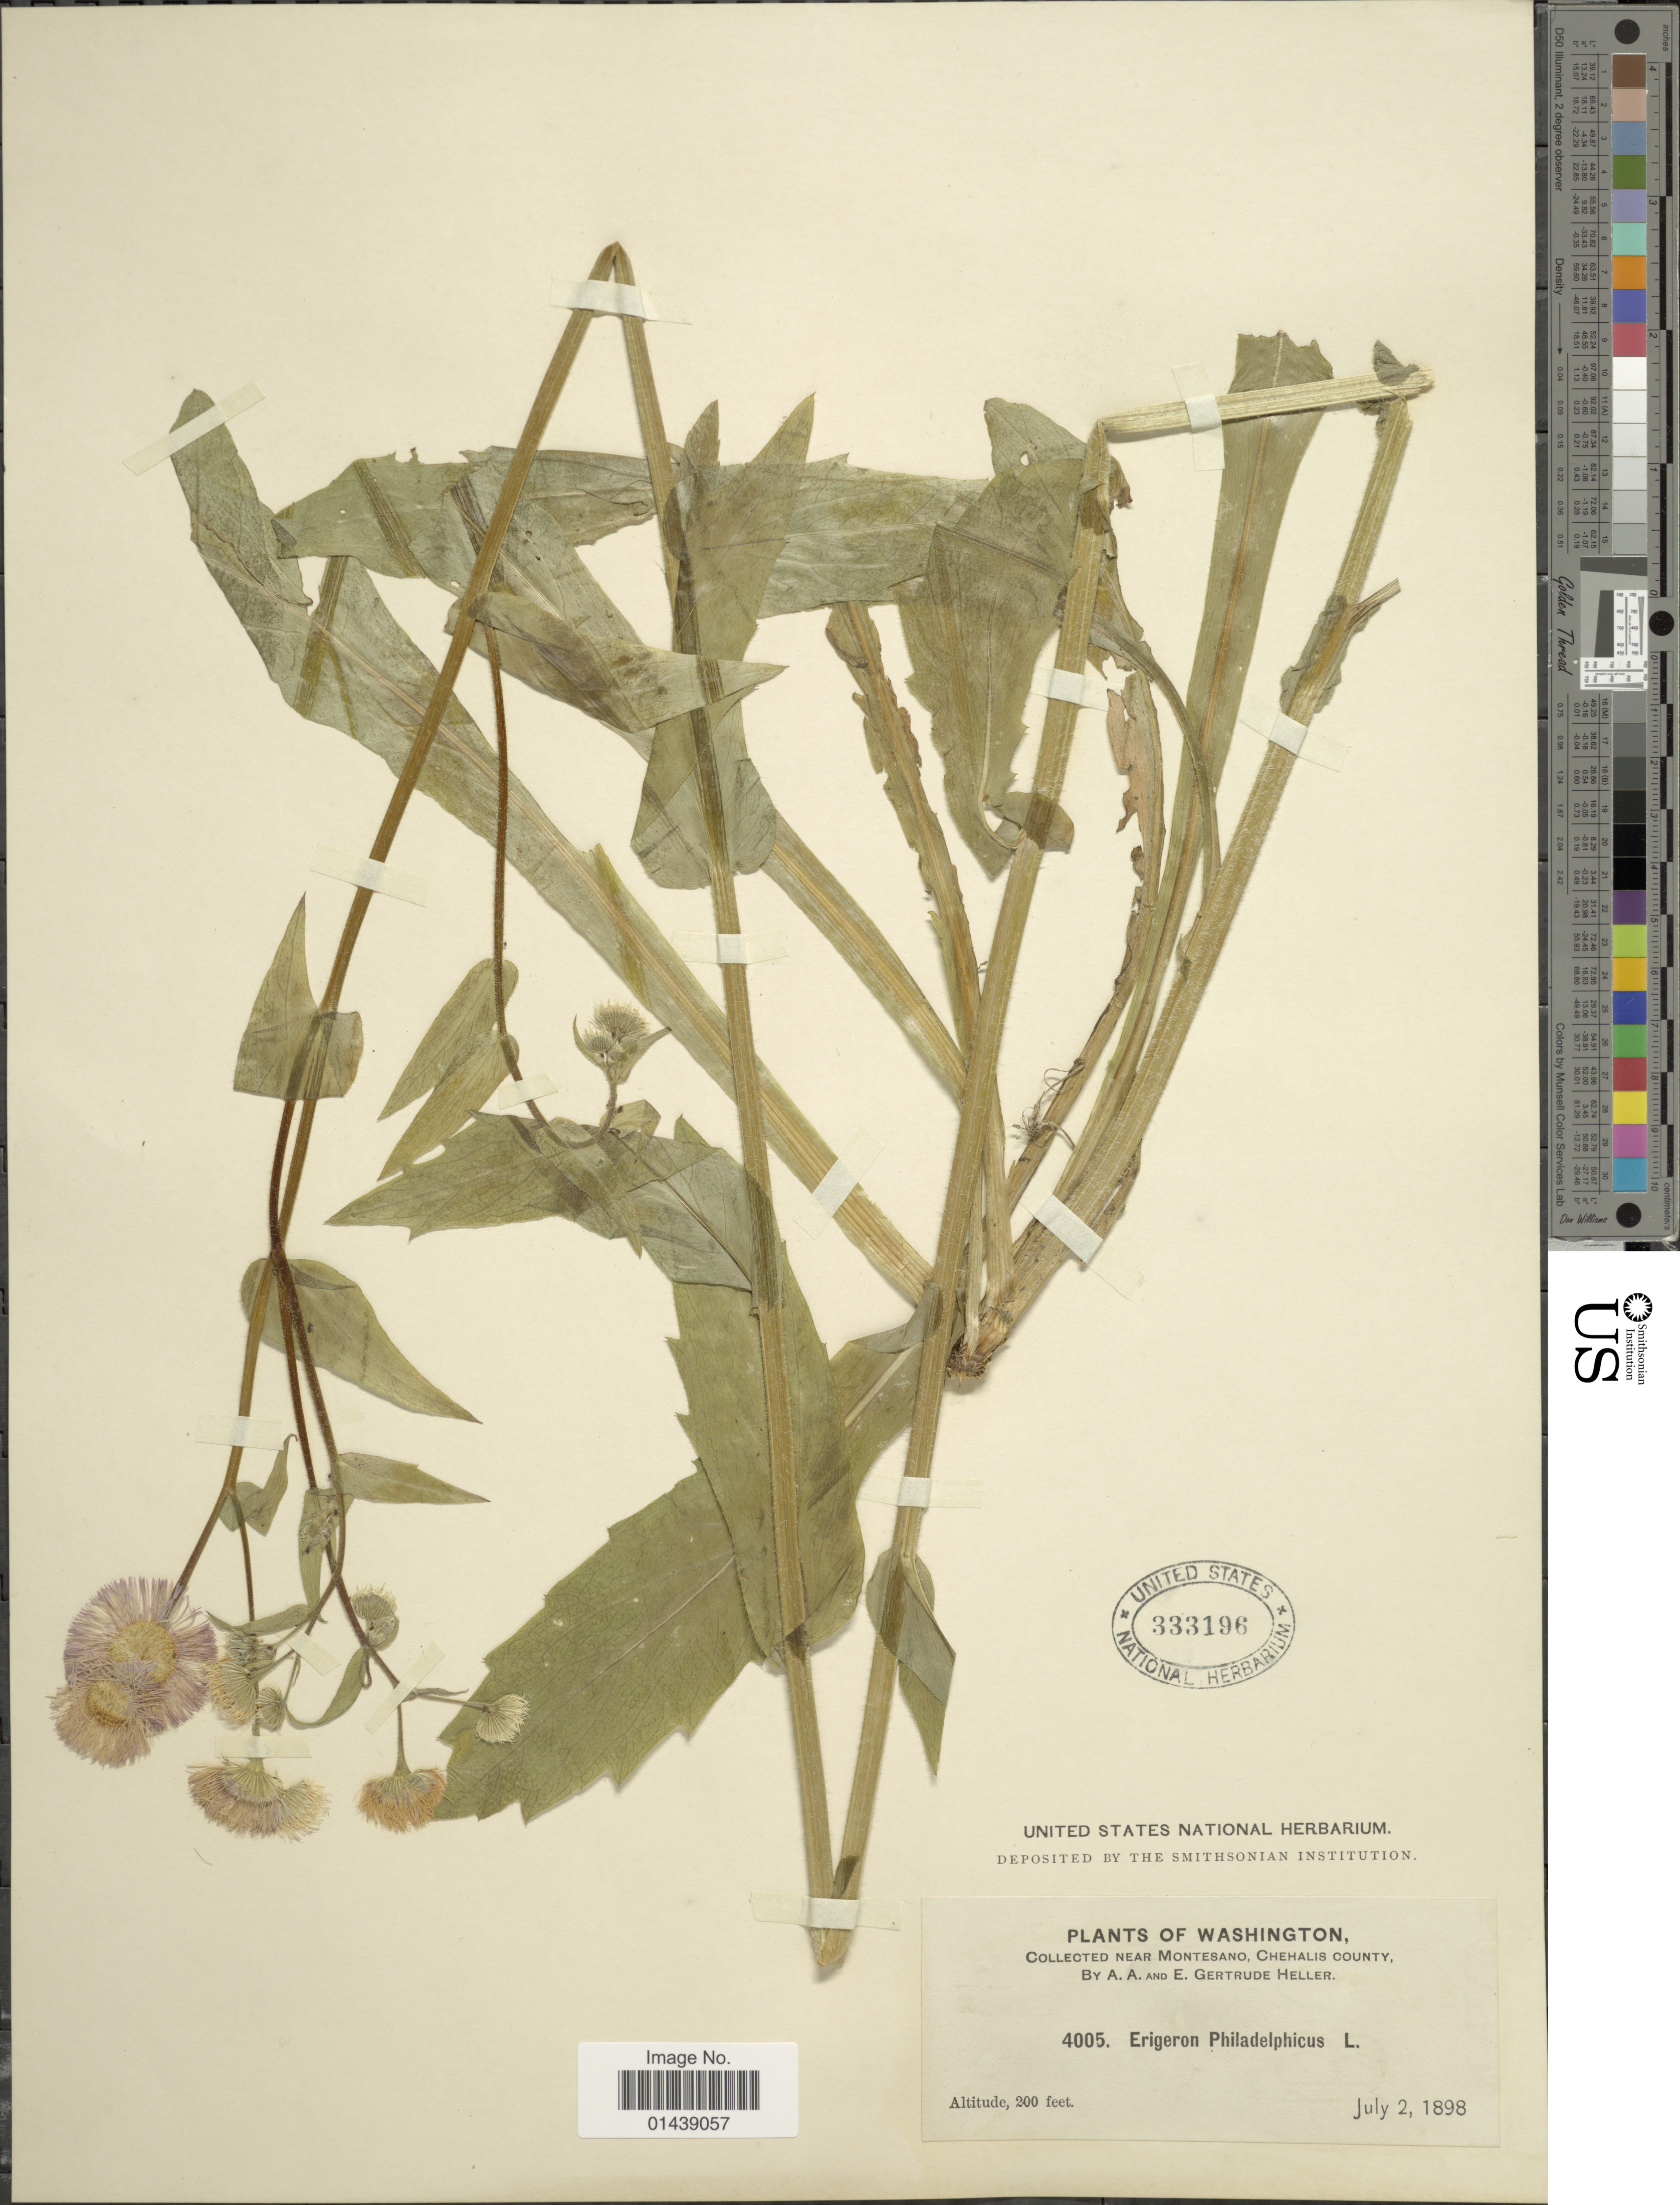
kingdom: Plantae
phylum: Tracheophyta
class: Magnoliopsida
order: Asterales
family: Asteraceae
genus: Erigeron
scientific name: Erigeron philadelphicus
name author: L.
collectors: A. A. Heller & E. G. Heller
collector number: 4005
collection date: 1898-07-02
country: United States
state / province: Washington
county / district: Grays Harbor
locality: Near Montesano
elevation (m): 61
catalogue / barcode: US 333196